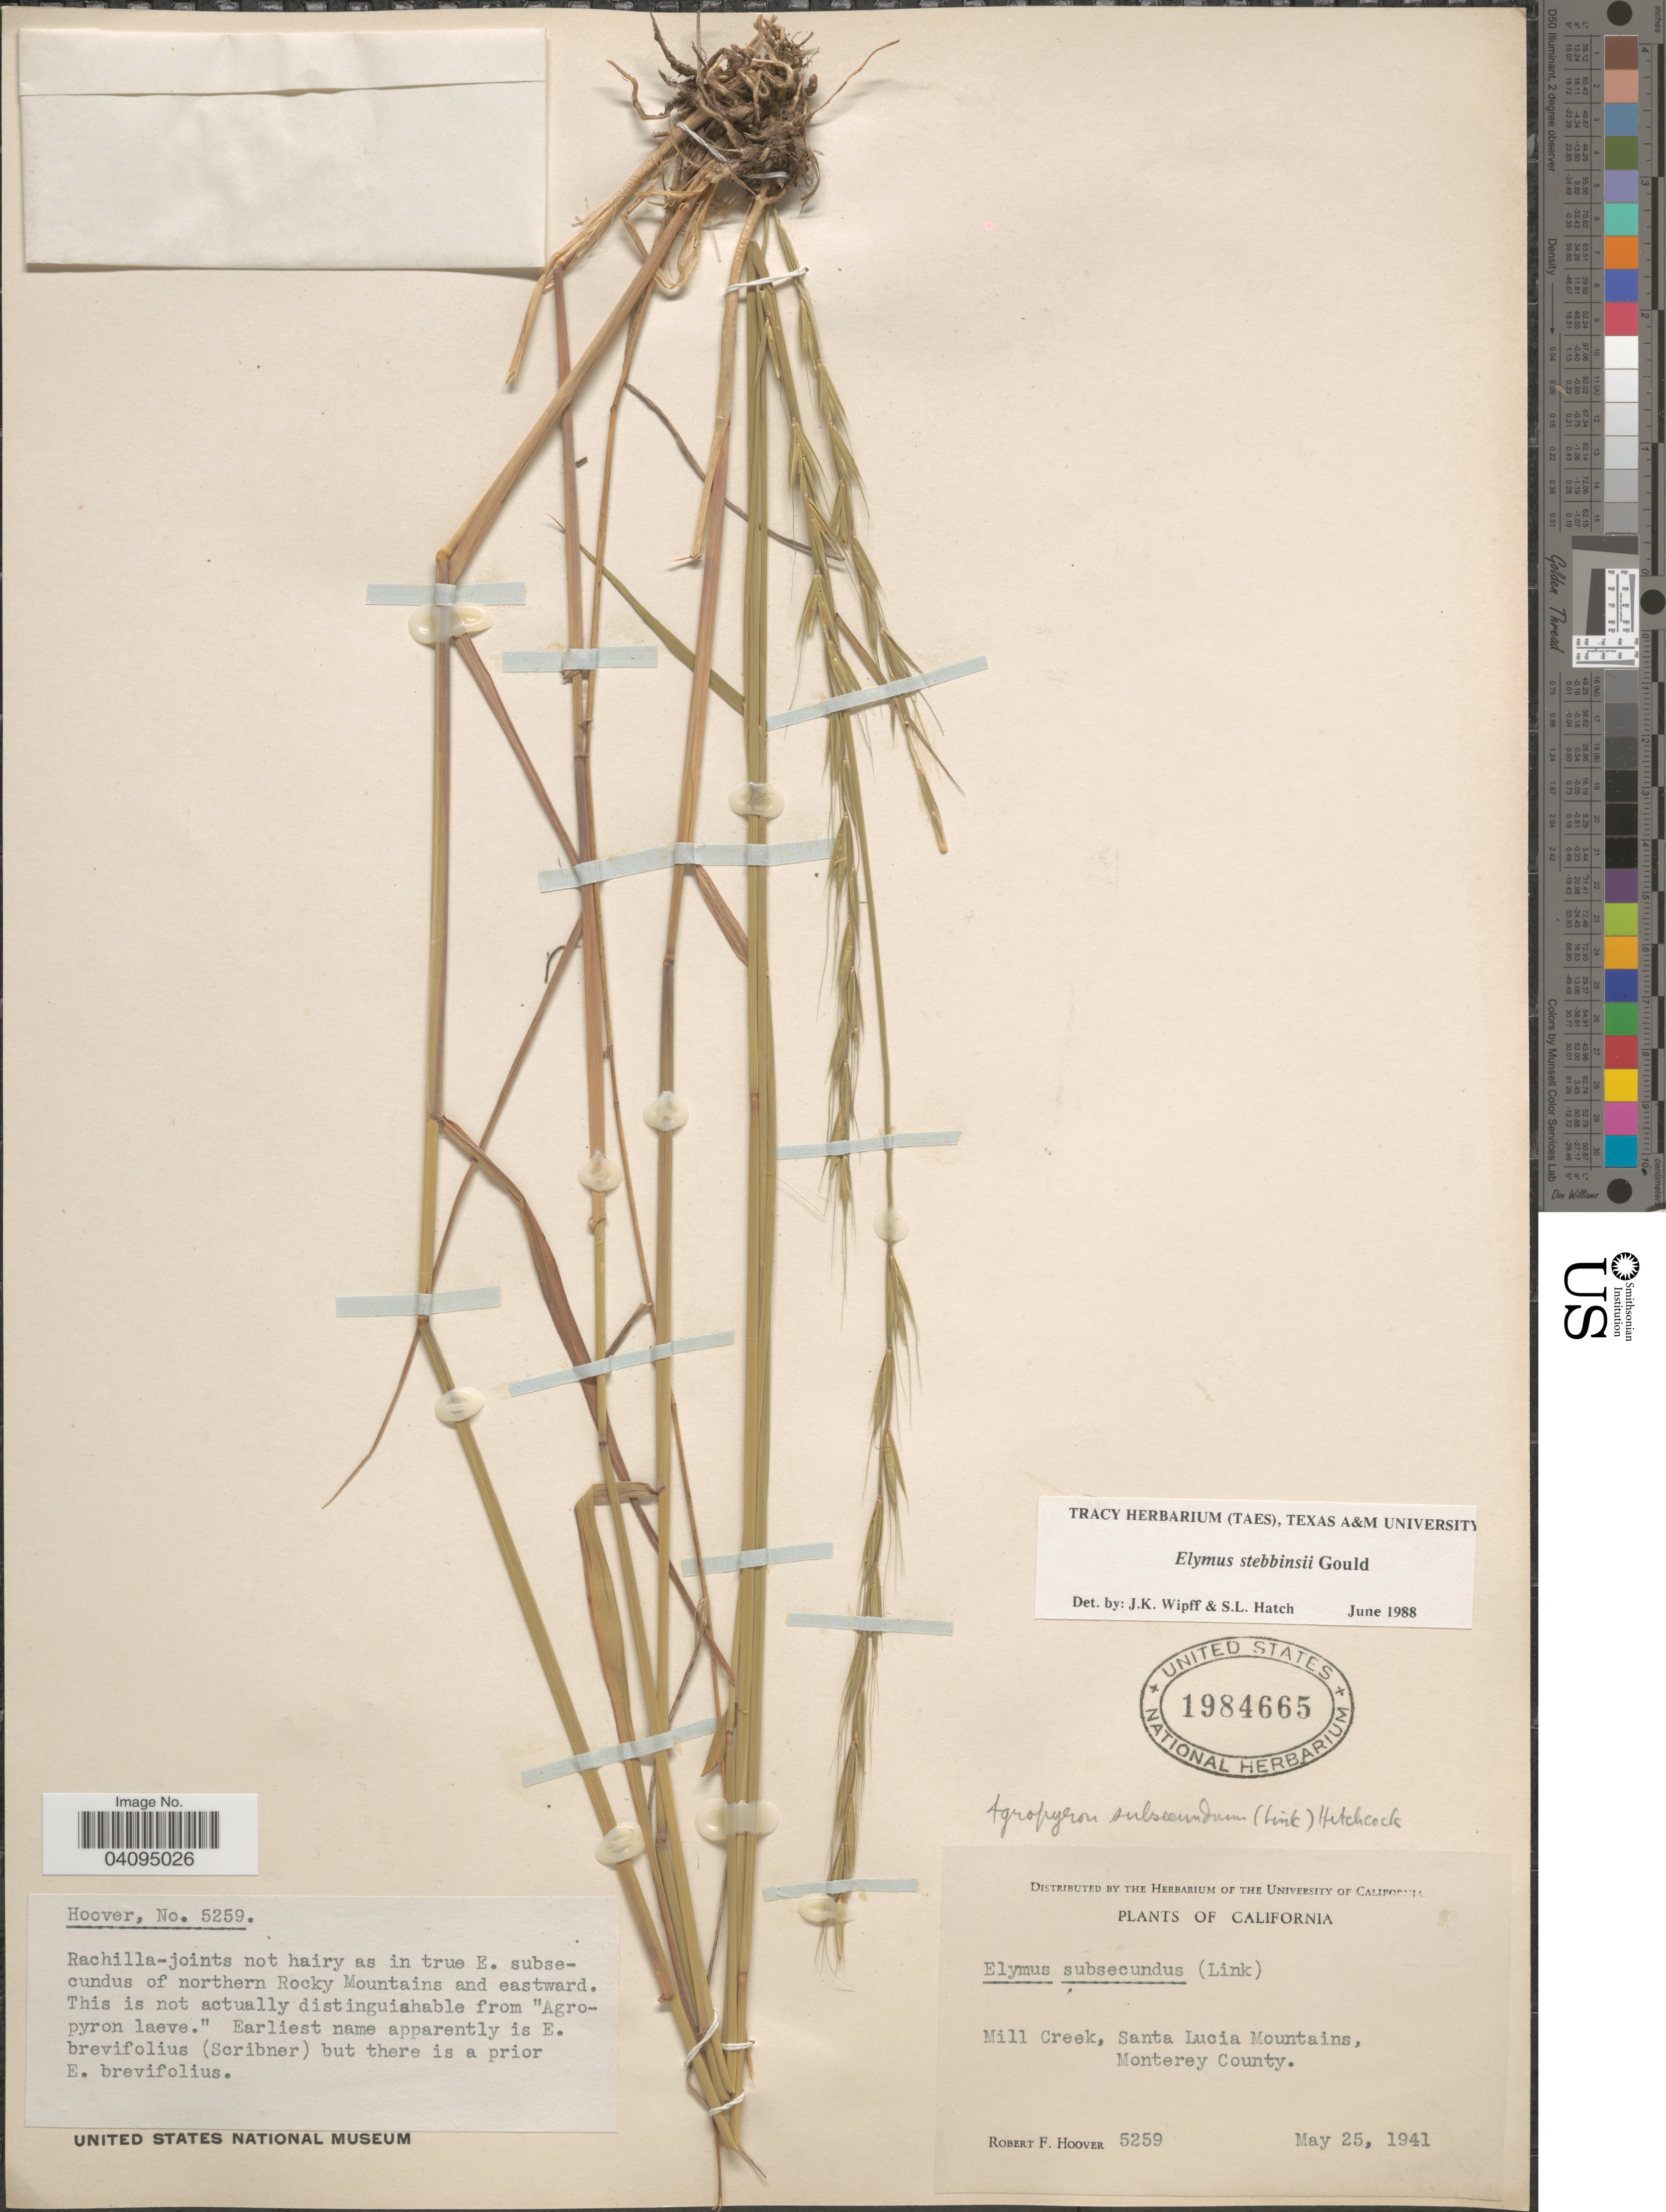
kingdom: Plantae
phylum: Tracheophyta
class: Liliopsida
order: Poales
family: Poaceae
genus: Elymus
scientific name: Elymus stebbinsii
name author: Gould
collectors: R. F. Hoover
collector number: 5259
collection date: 1941-05-25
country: United States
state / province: California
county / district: Monterey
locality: Mill Creek, Santa Lucia Mountains, Monterey County.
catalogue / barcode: US 1984665